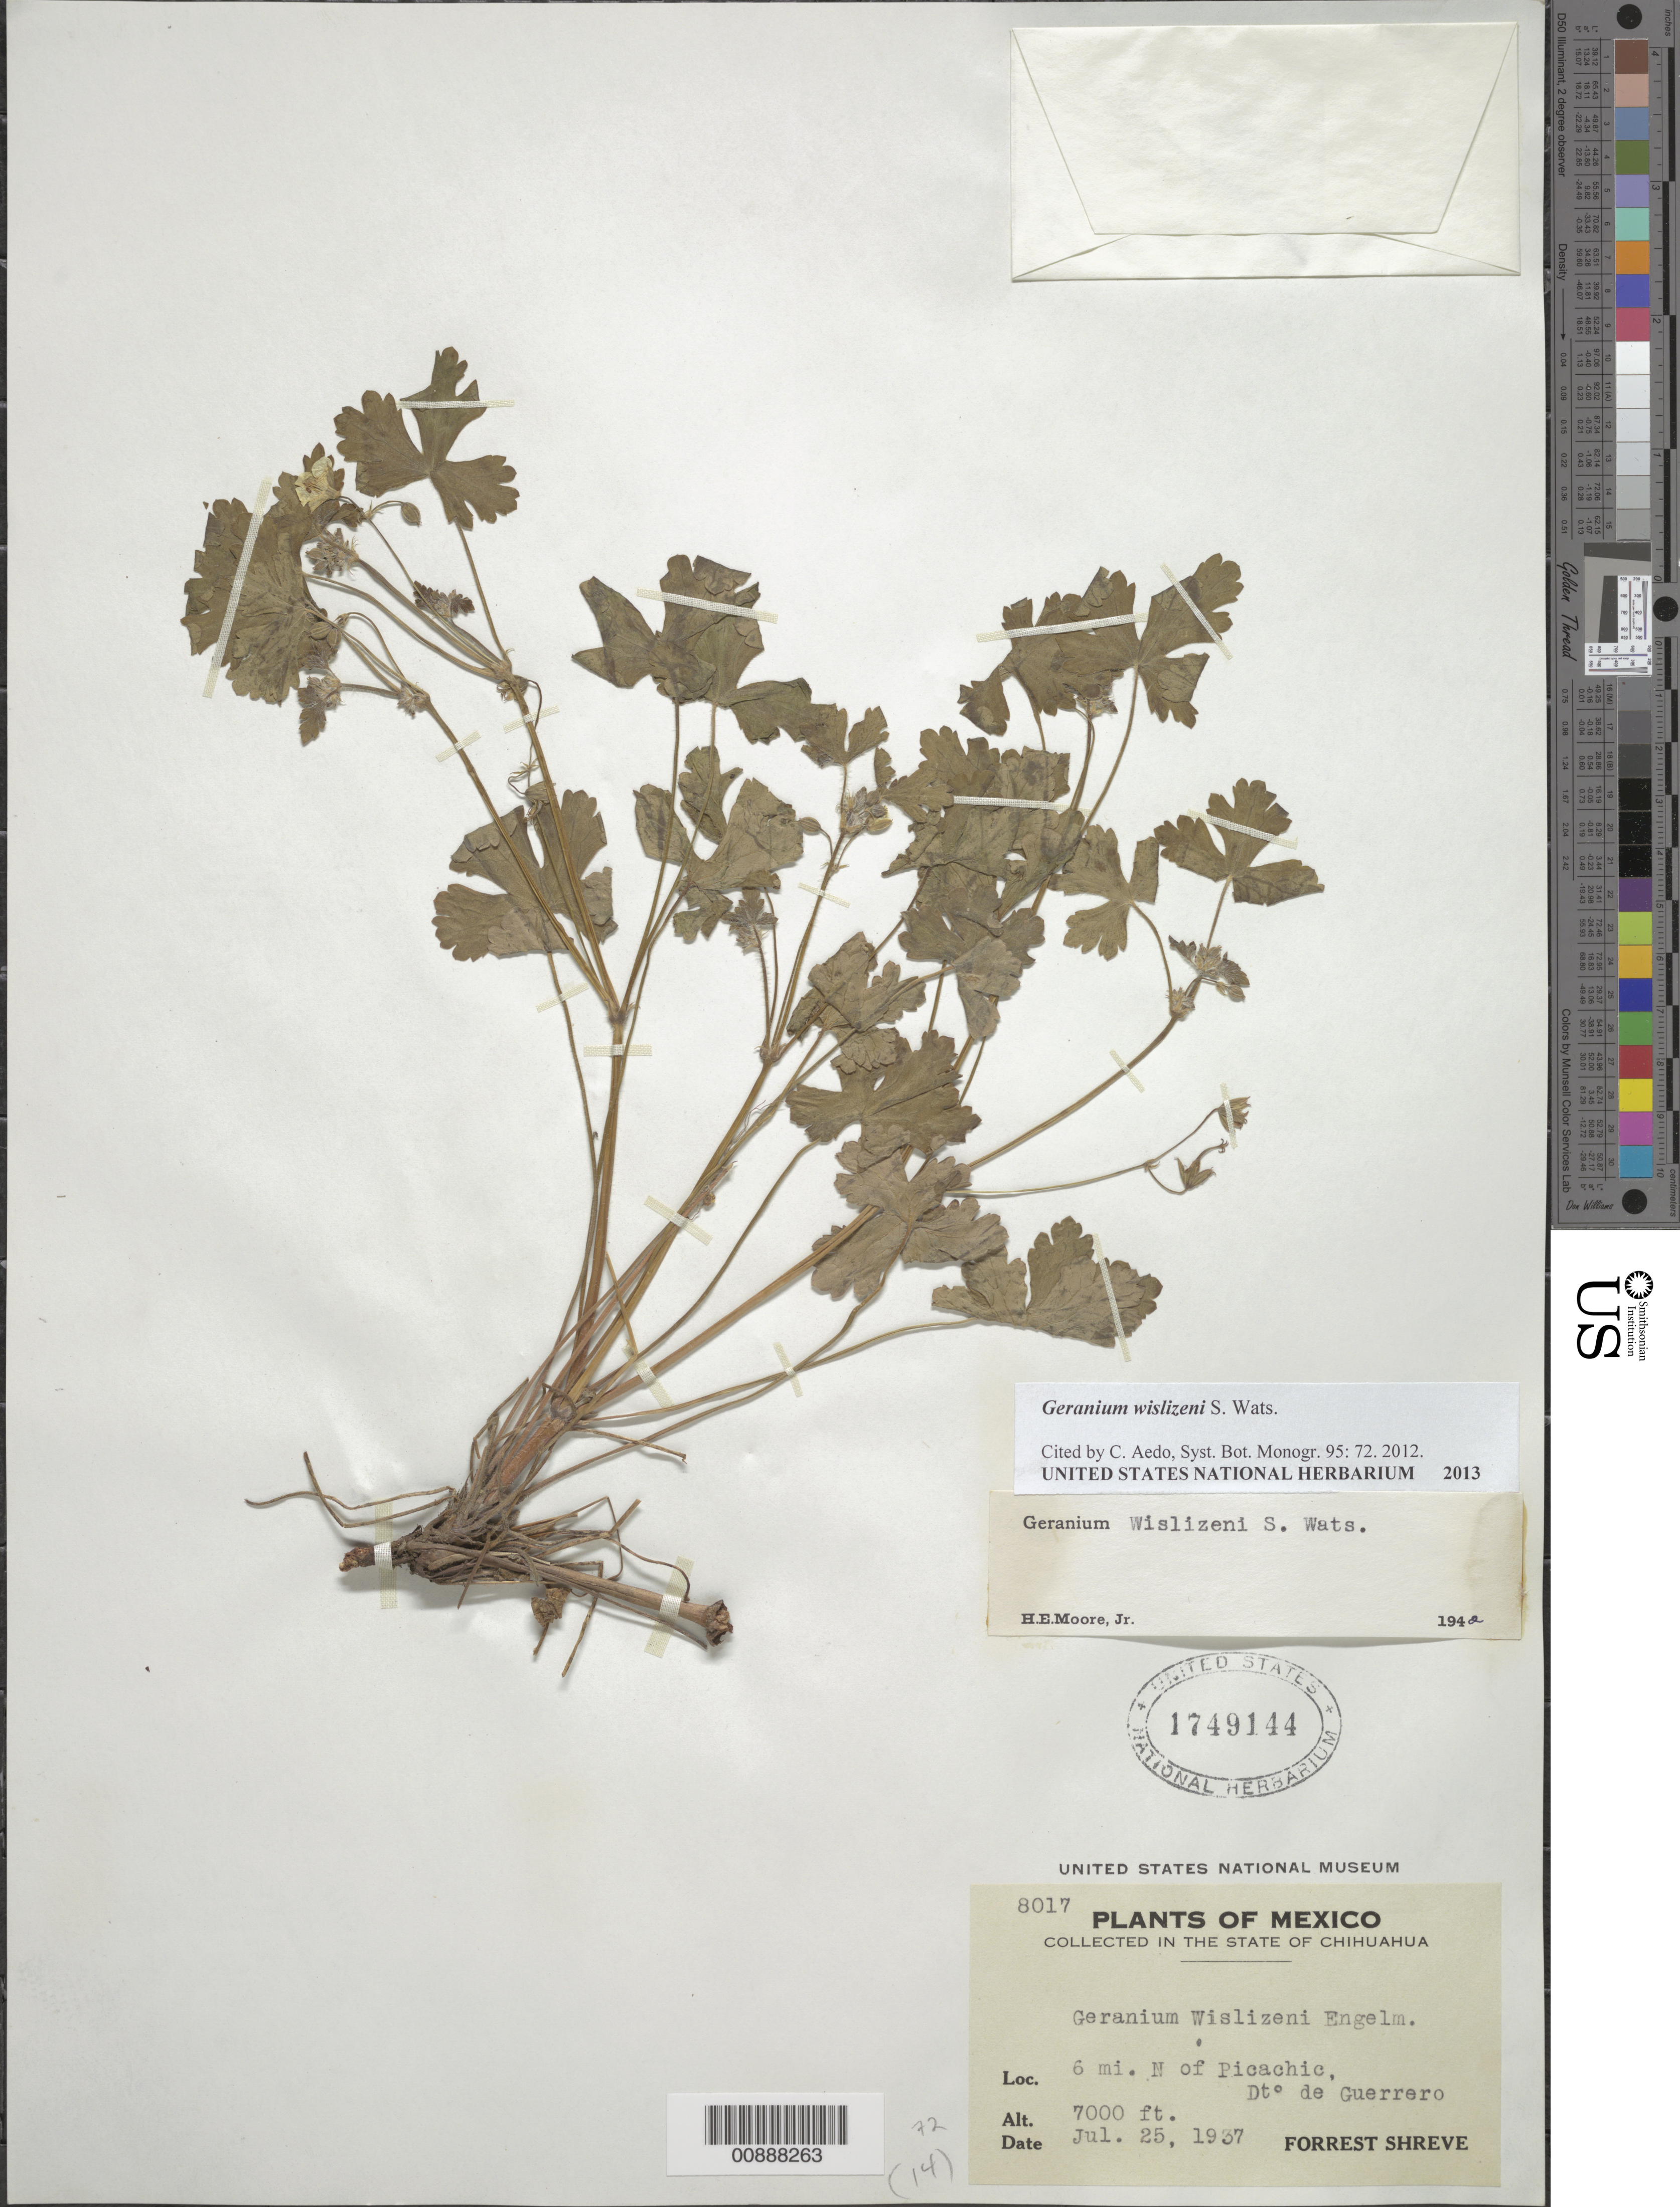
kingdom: Plantae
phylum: Tracheophyta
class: Magnoliopsida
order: Geraniales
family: Geraniaceae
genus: Geranium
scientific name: Geranium wislizeni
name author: S. Watson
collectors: F. Shreve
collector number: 8017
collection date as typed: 25 Jul 1937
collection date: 1937-07-25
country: Mexico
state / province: Chihuahua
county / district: Guerrero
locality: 6 mi. N Picachic.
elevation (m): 2134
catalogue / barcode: US 1749144